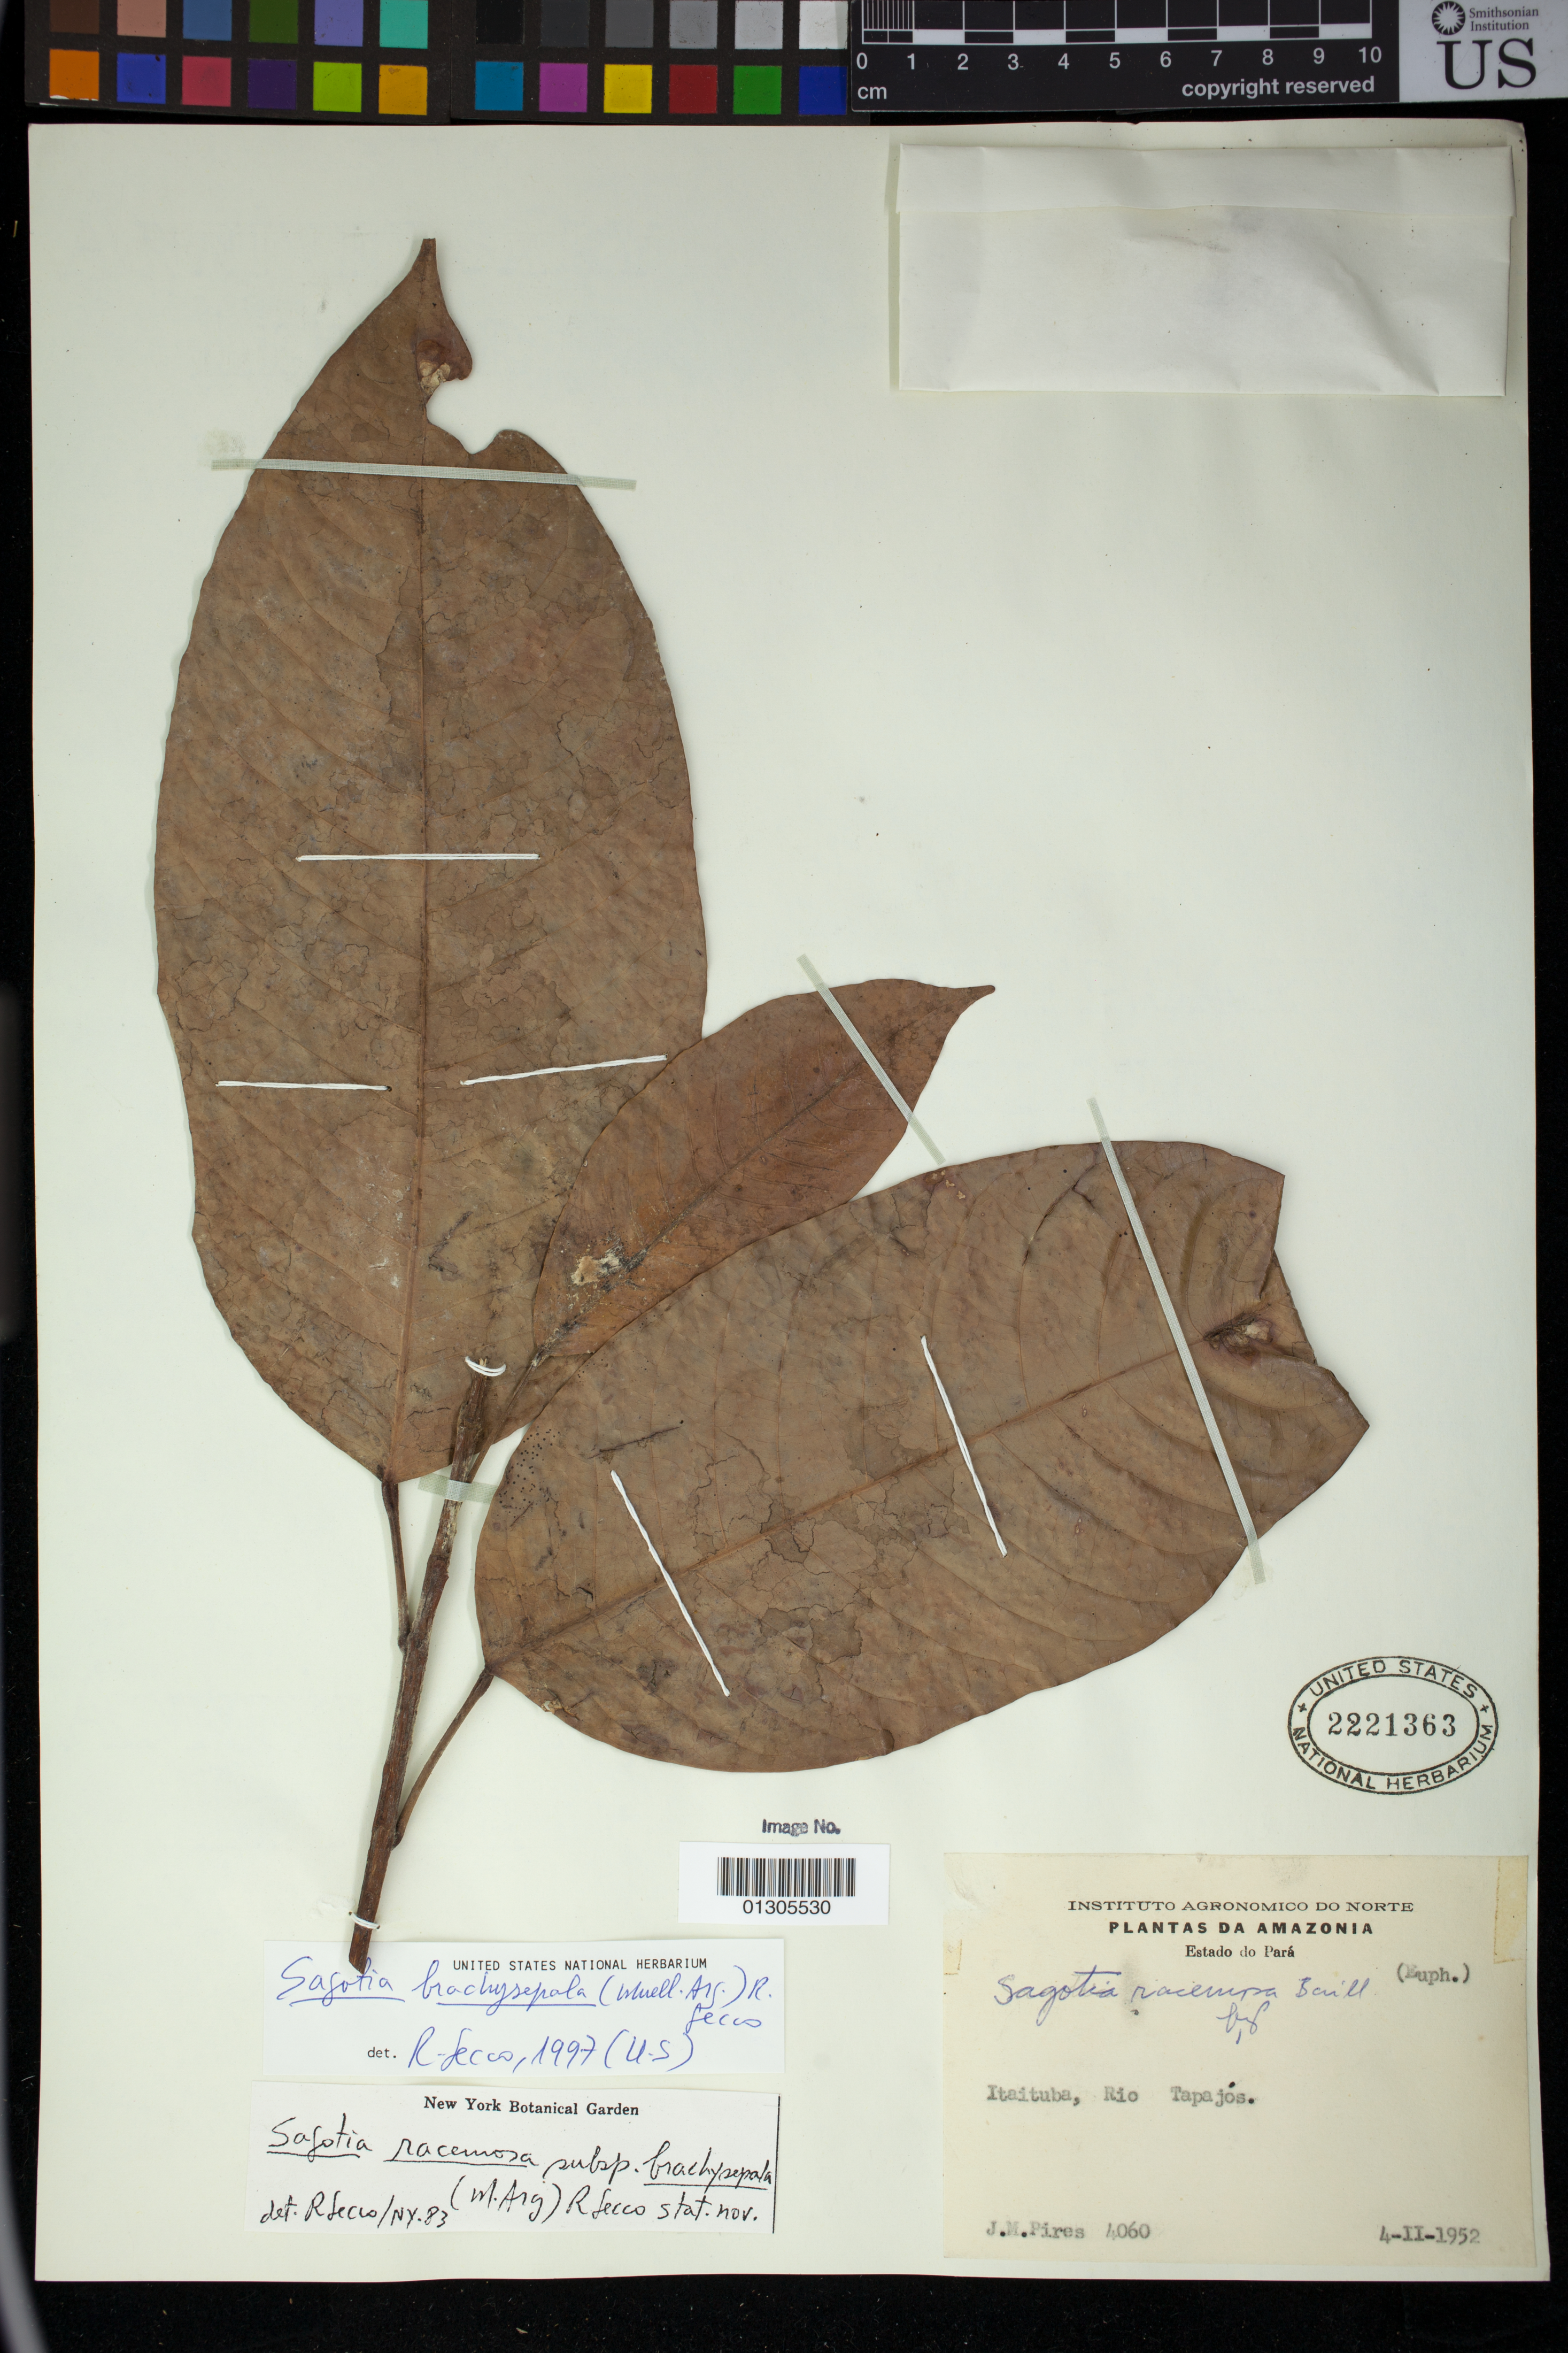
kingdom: Plantae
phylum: Tracheophyta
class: Magnoliopsida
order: Malpighiales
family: Euphorbiaceae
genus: Sagotia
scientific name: Sagotia racemosa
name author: Baill.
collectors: J. M. Pires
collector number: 4060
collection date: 1952-02-04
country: Brazil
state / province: Pará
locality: Itaituba, Rio Tapajós.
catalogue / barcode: US 221363